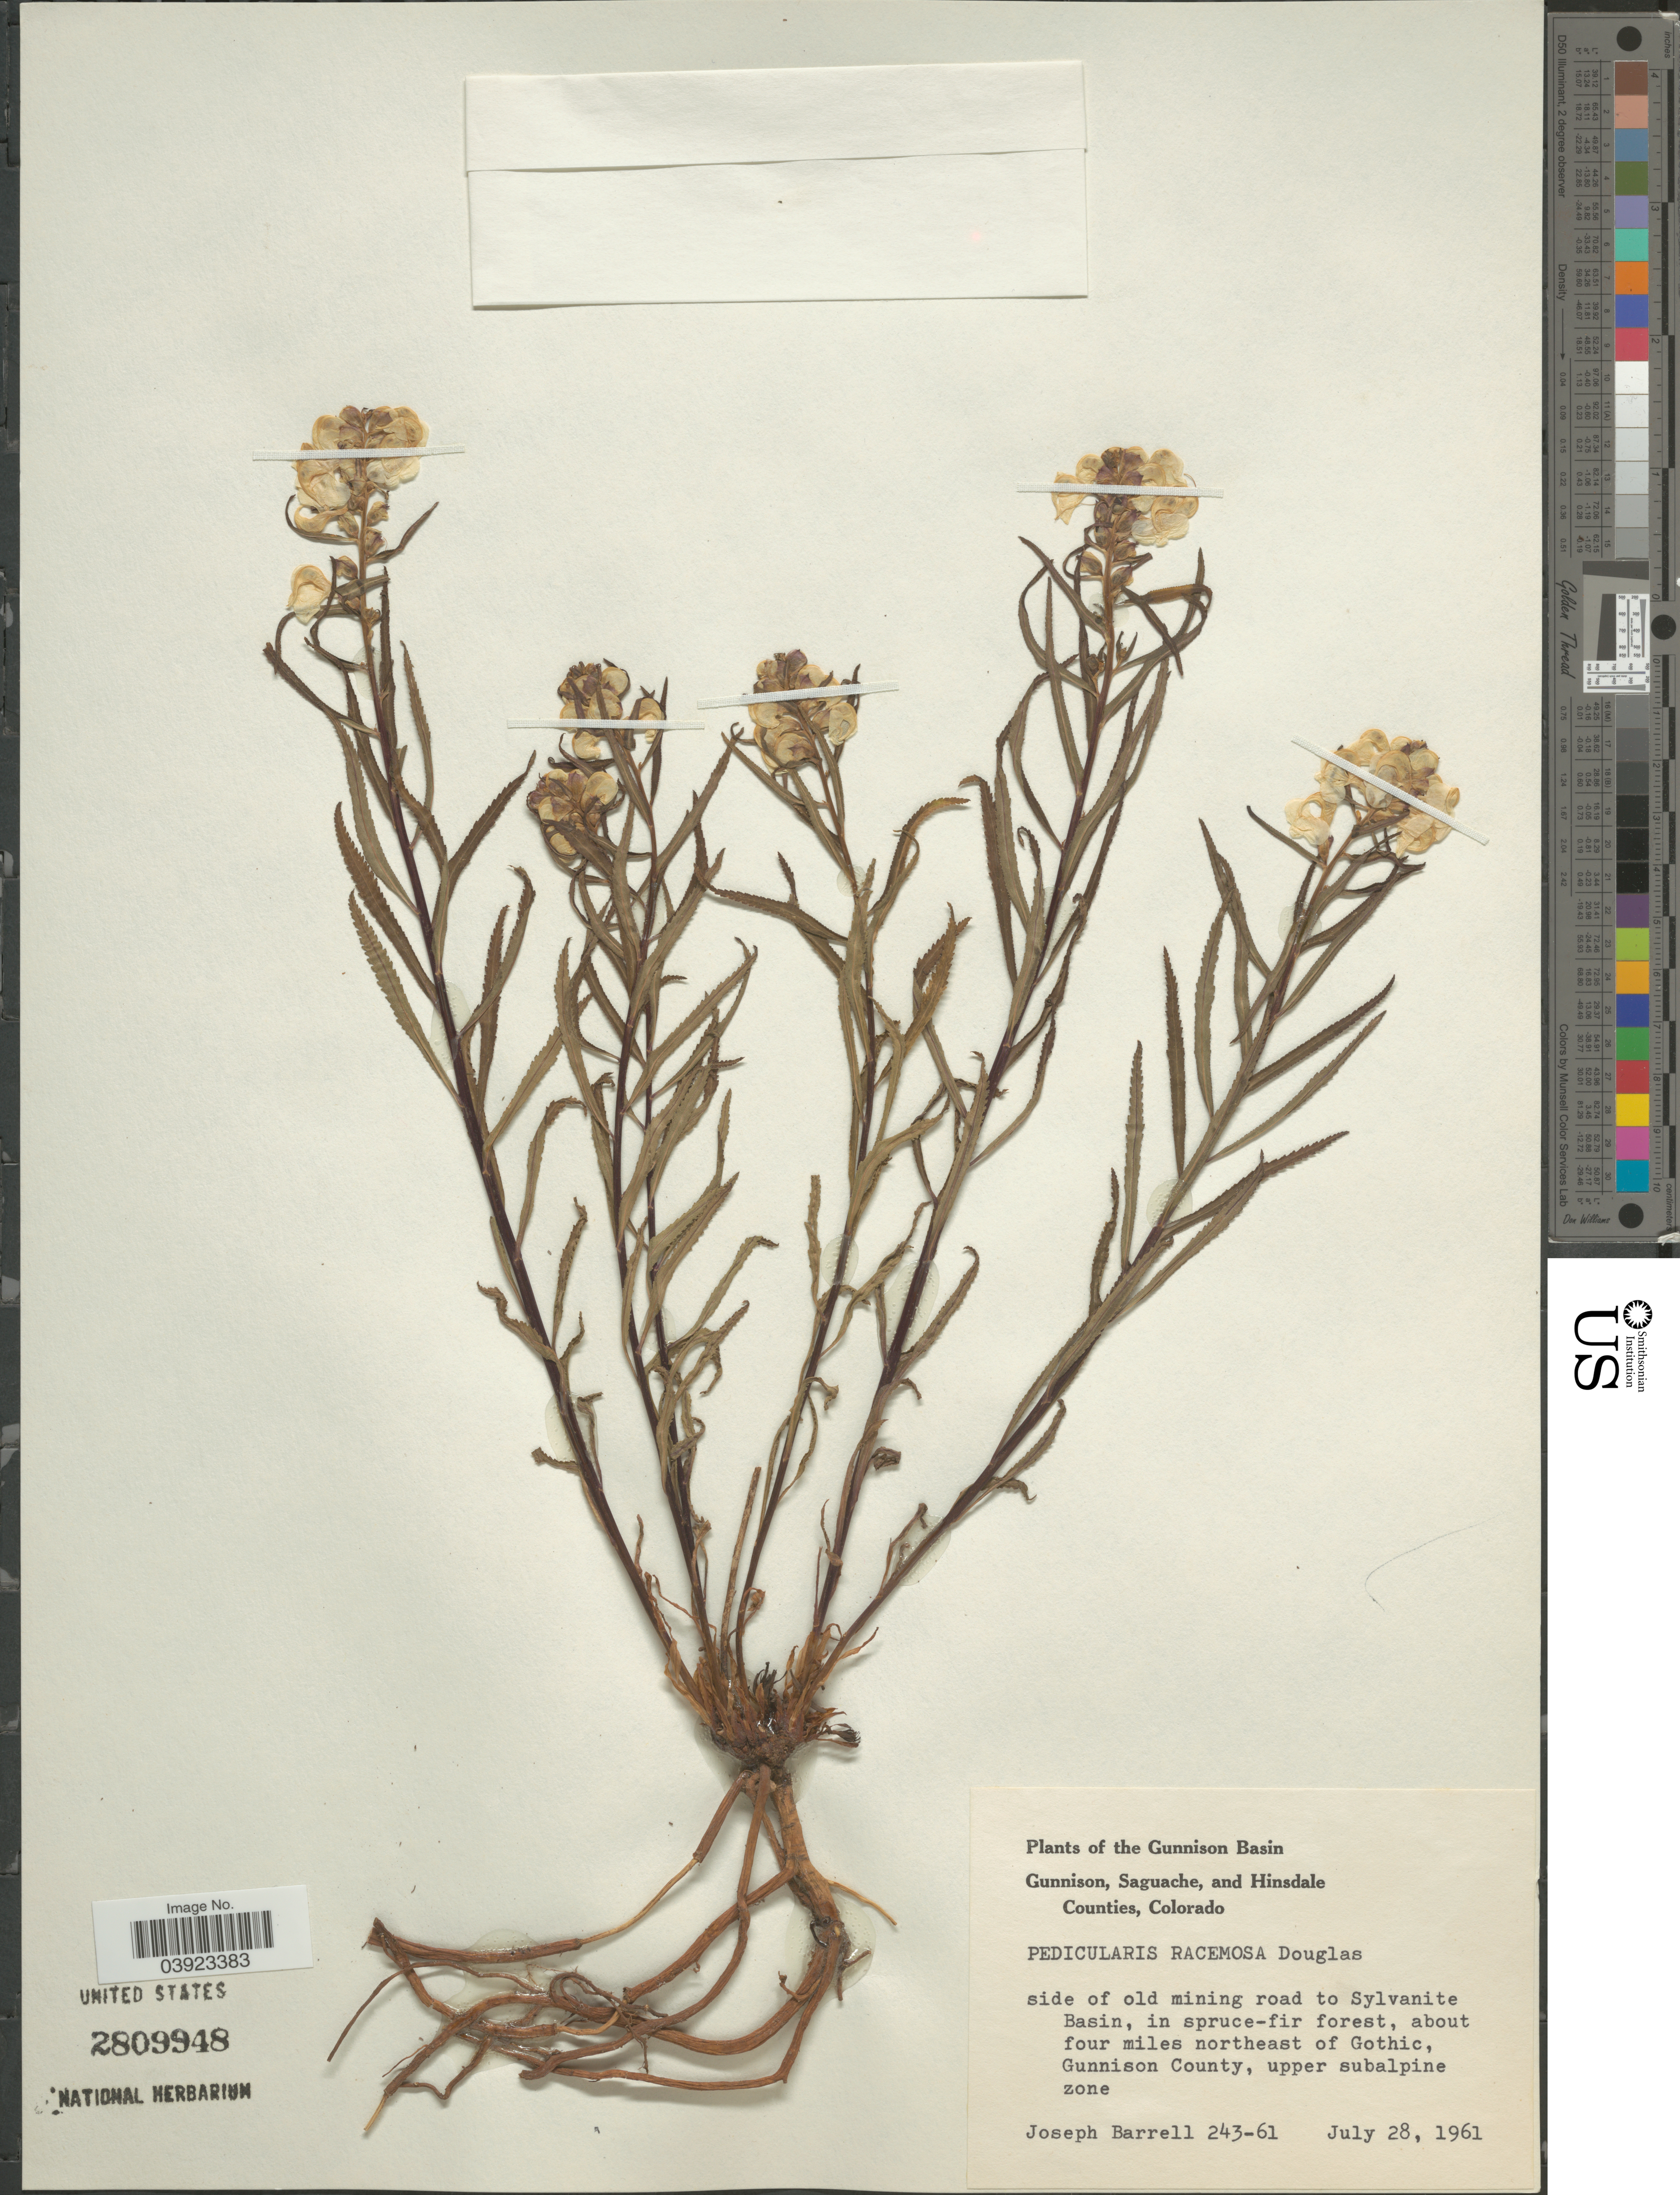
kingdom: Plantae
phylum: Tracheophyta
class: Magnoliopsida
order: Lamiales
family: Orobanchaceae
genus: Pedicularis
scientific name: Pedicularis racemosa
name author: Douglas ex Benth.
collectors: J. Barrell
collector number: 243-61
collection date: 1961-07-28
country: United States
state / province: Colorado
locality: The Gunnison Basin. Side of old mining road to Sylvanite Basin, about four miles northeast of Gothic, Gunnison County, upper subalpine zone.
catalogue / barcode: US 2809948